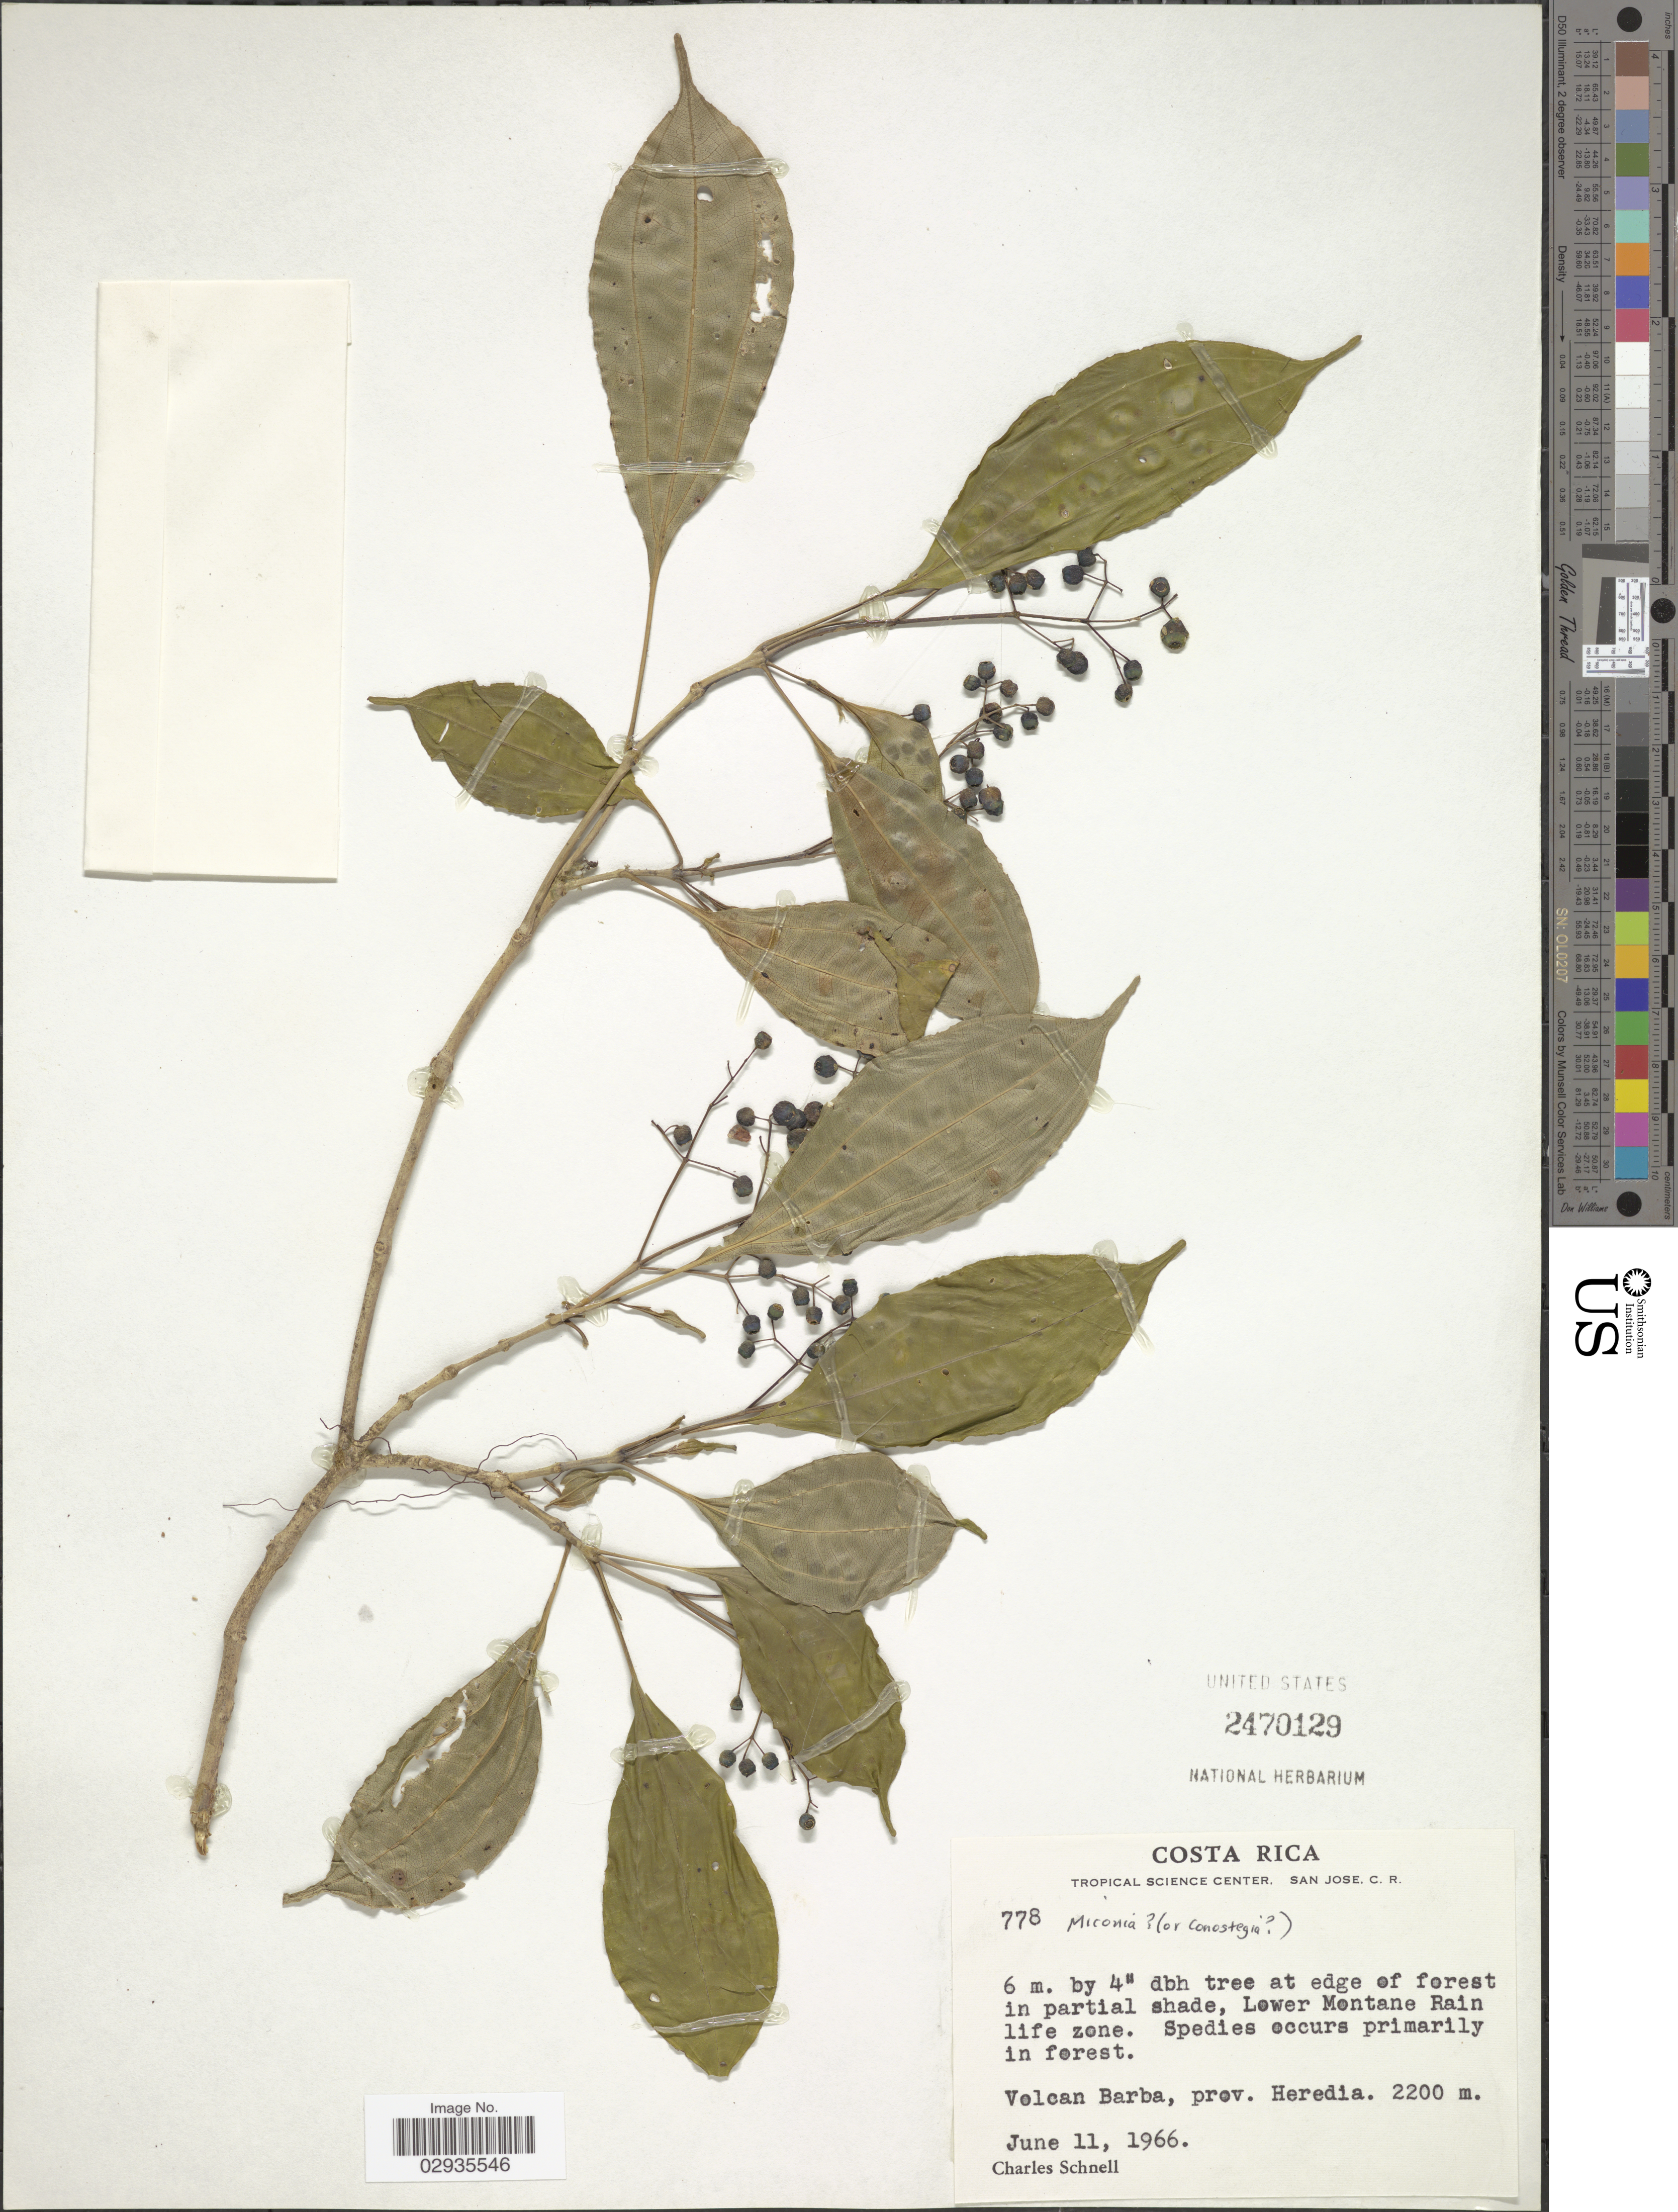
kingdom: Plantae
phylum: Tracheophyta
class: Magnoliopsida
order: Myrtales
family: Melastomataceae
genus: Miconia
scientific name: Miconia sp.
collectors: C. Schnell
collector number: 778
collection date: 1966-06-11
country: Costa Rica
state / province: Heredia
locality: Lower Montane Rain life zone, Volcan Barba.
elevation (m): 2200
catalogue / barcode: US 2470129